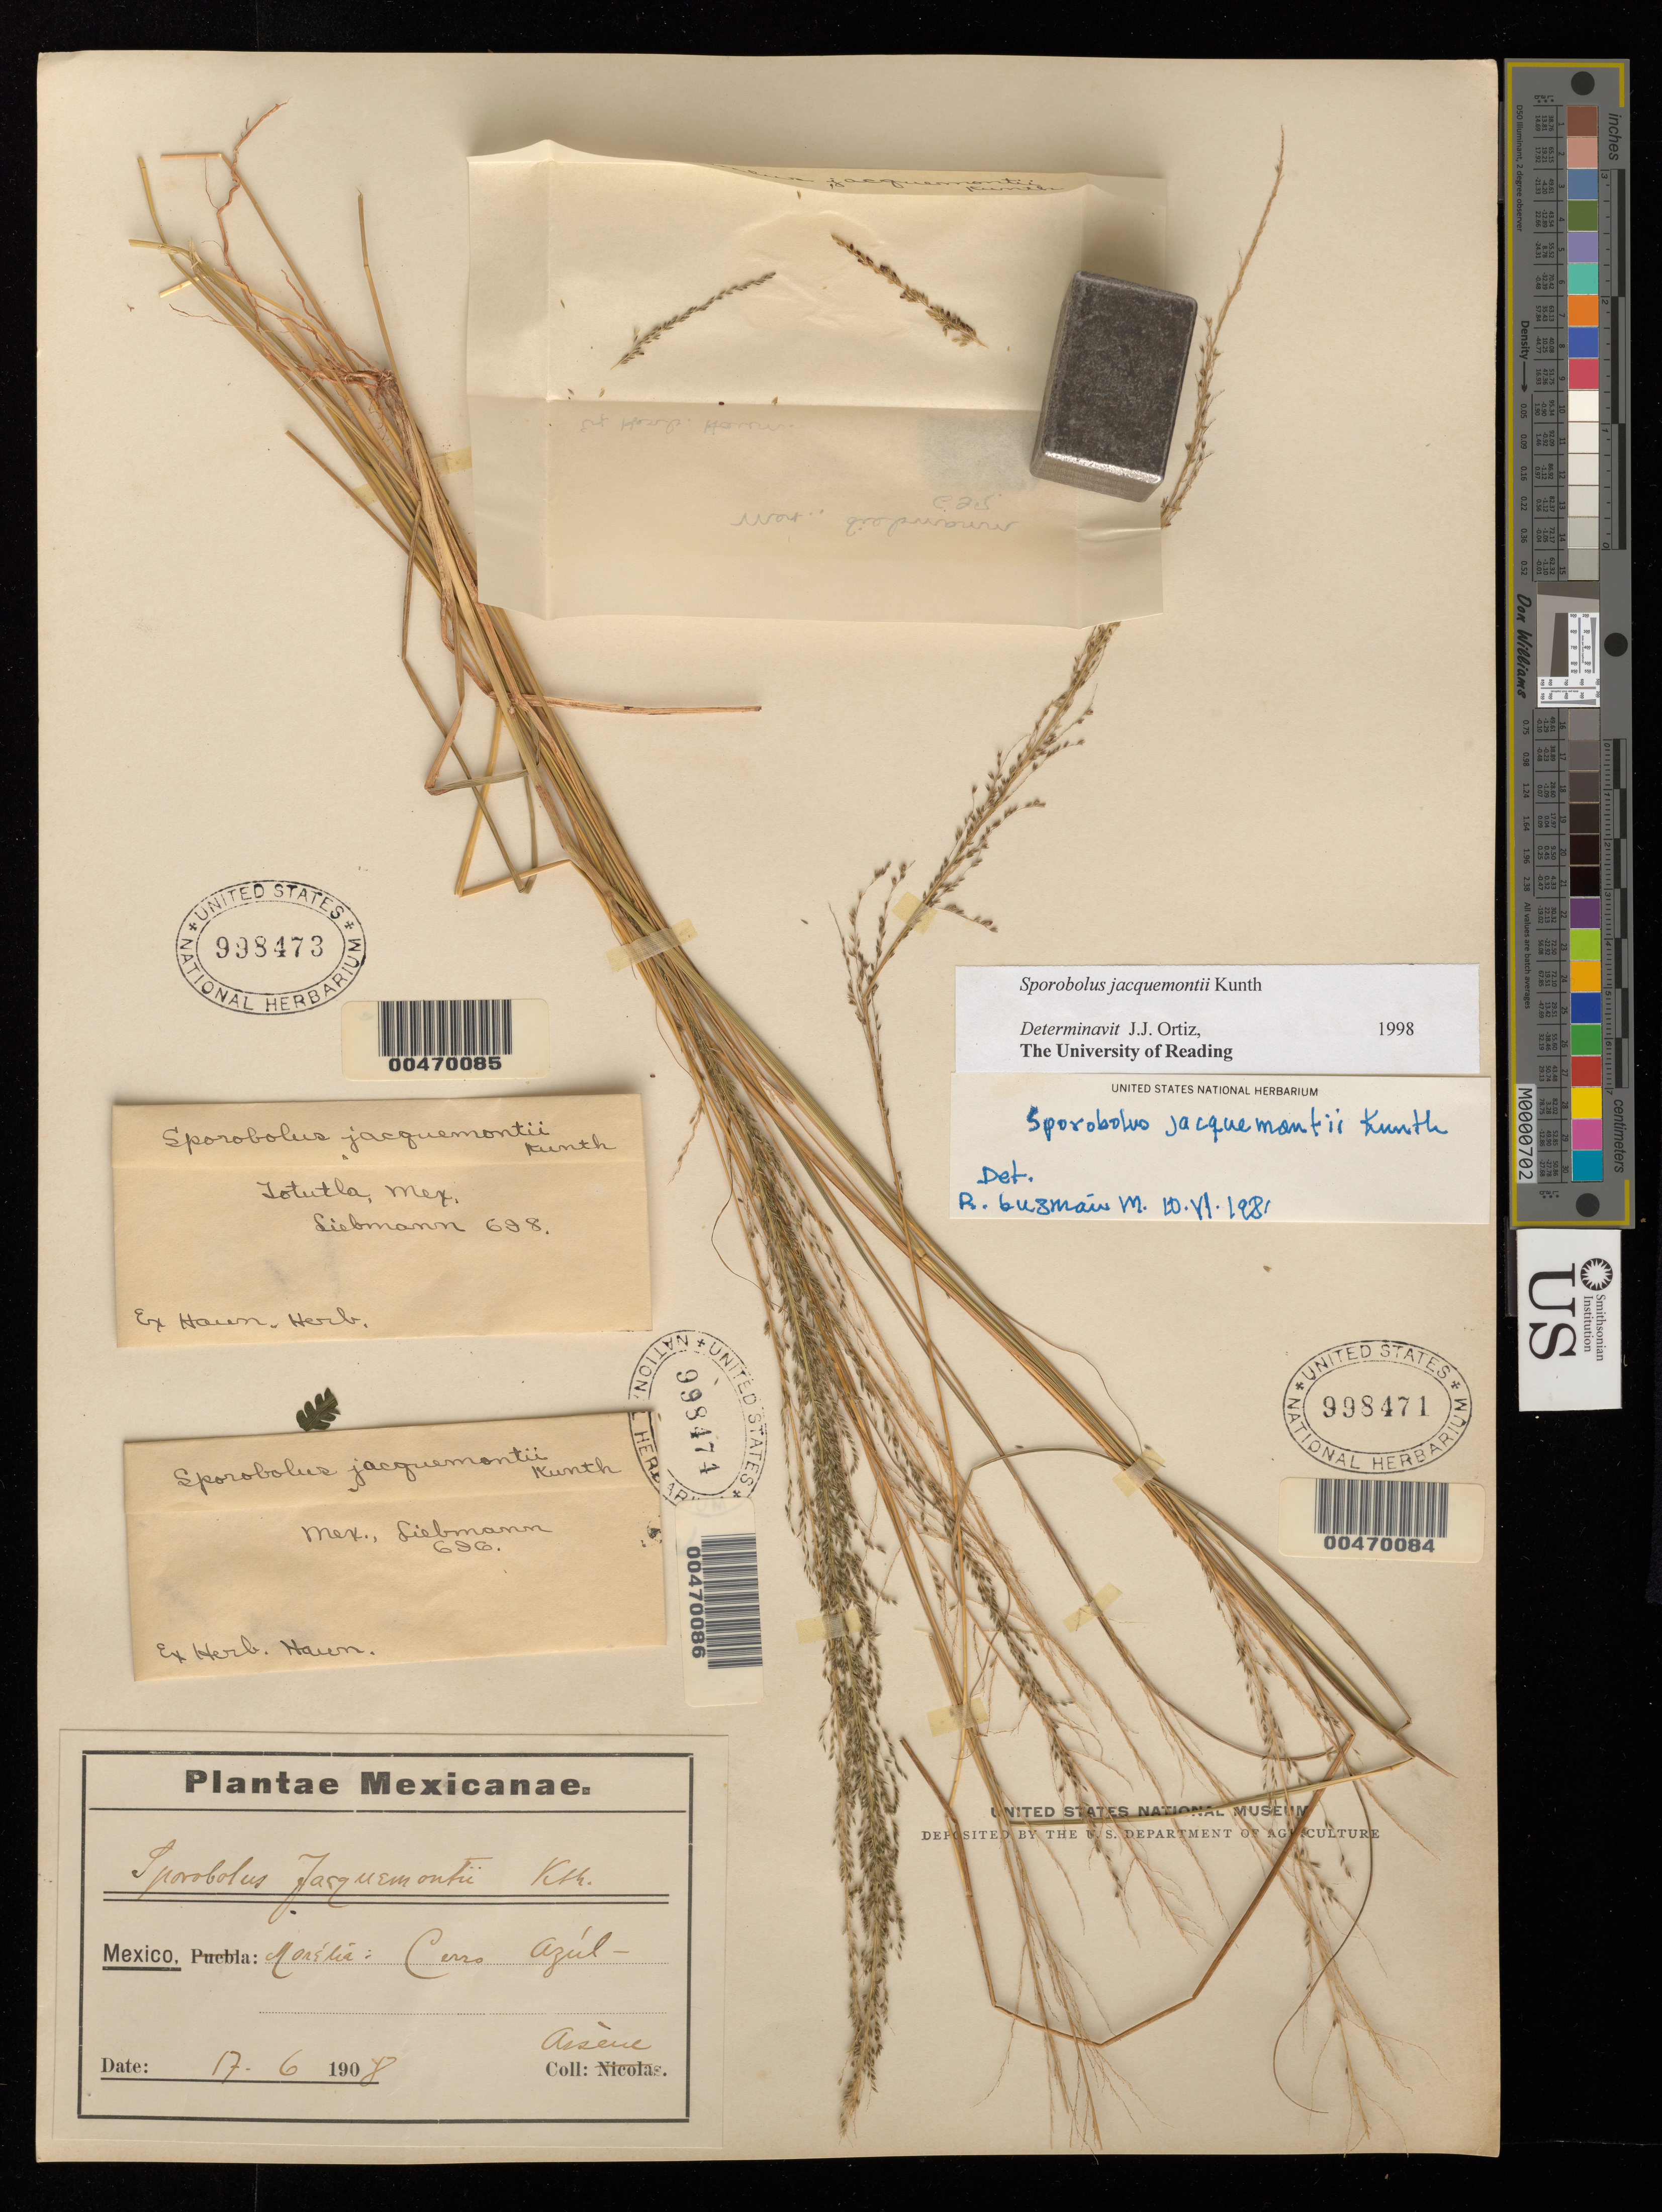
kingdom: Plantae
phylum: Tracheophyta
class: Liliopsida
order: Poales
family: Poaceae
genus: Sporobolus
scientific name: Sporobolus jacquemontii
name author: Kunth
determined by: Guzman-M., R.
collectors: F. M. Liebmann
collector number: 697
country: Mexico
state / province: Jalisco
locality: San Ramon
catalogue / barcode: US 998472